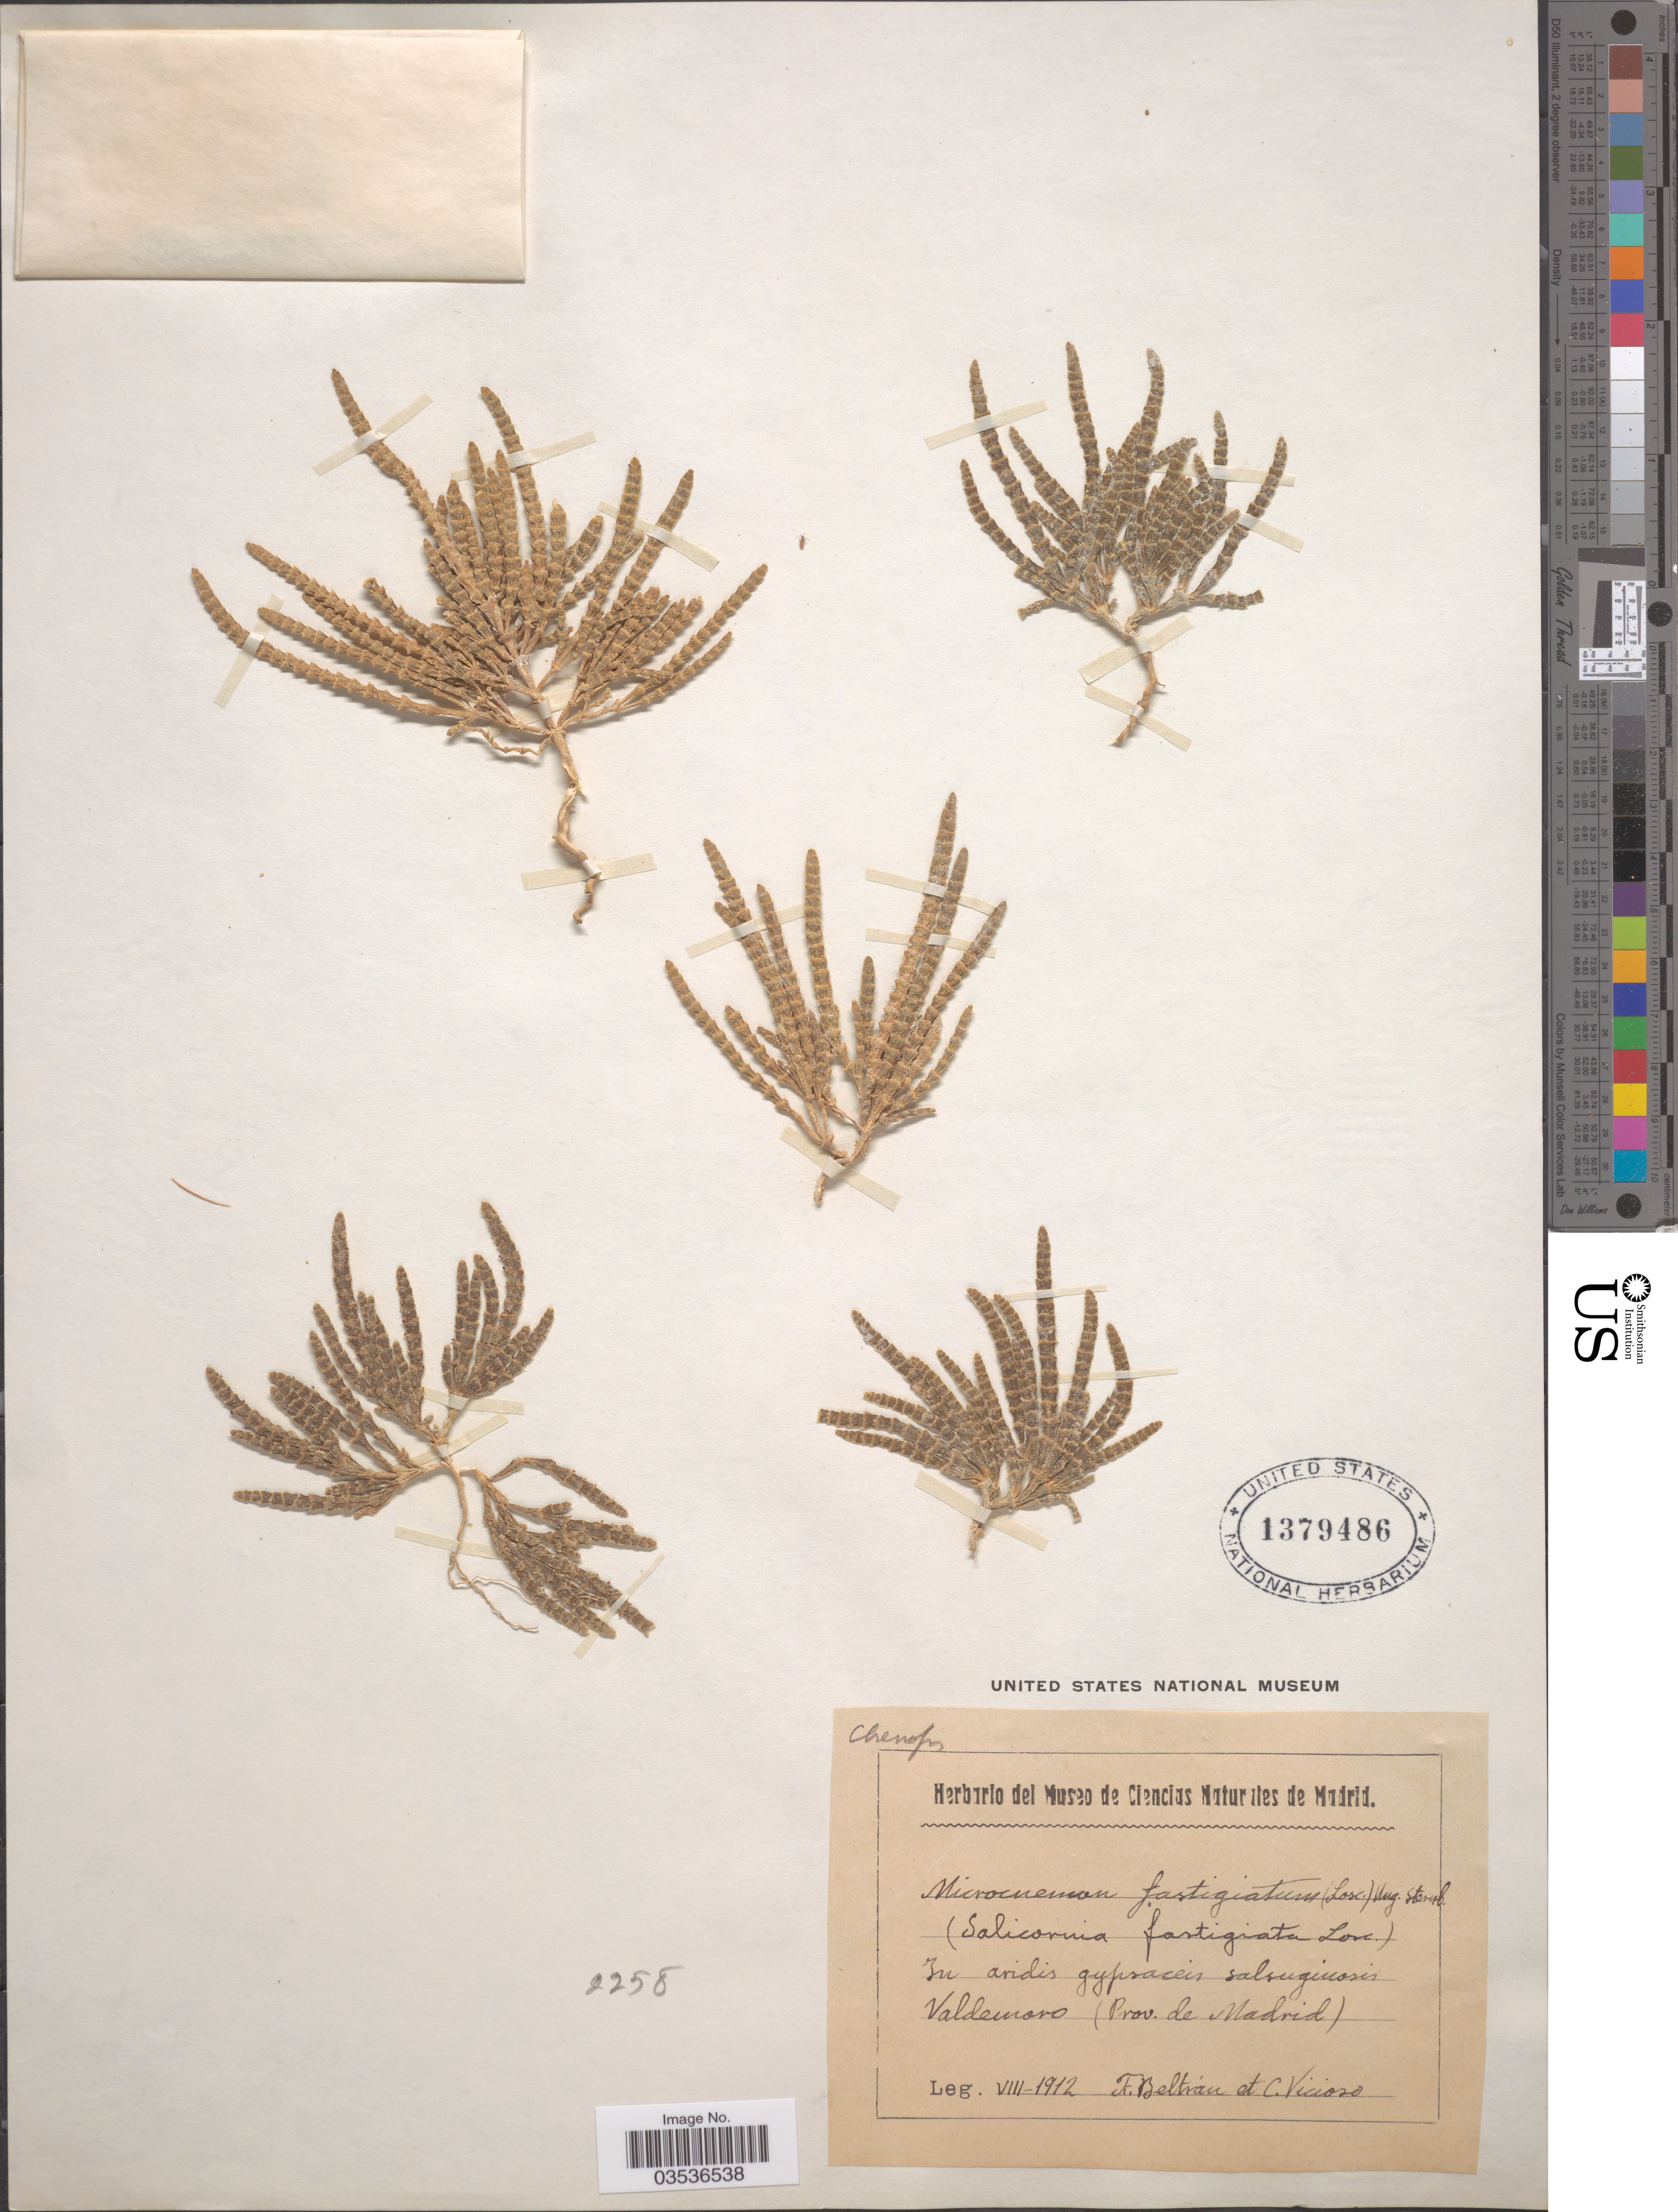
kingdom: Plantae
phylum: Tracheophyta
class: Magnoliopsida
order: Caryophyllales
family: Amaranthaceae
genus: Microcnemum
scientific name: Microcnemum fastigiatum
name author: (Loscos & J. Pardo) Ung.-Sternb.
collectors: F. Beltran & C. Vicioso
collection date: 1912-08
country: Spain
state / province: Madrid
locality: In aridis gypsaceis salsuginosis Valdemoro.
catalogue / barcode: US 1379486